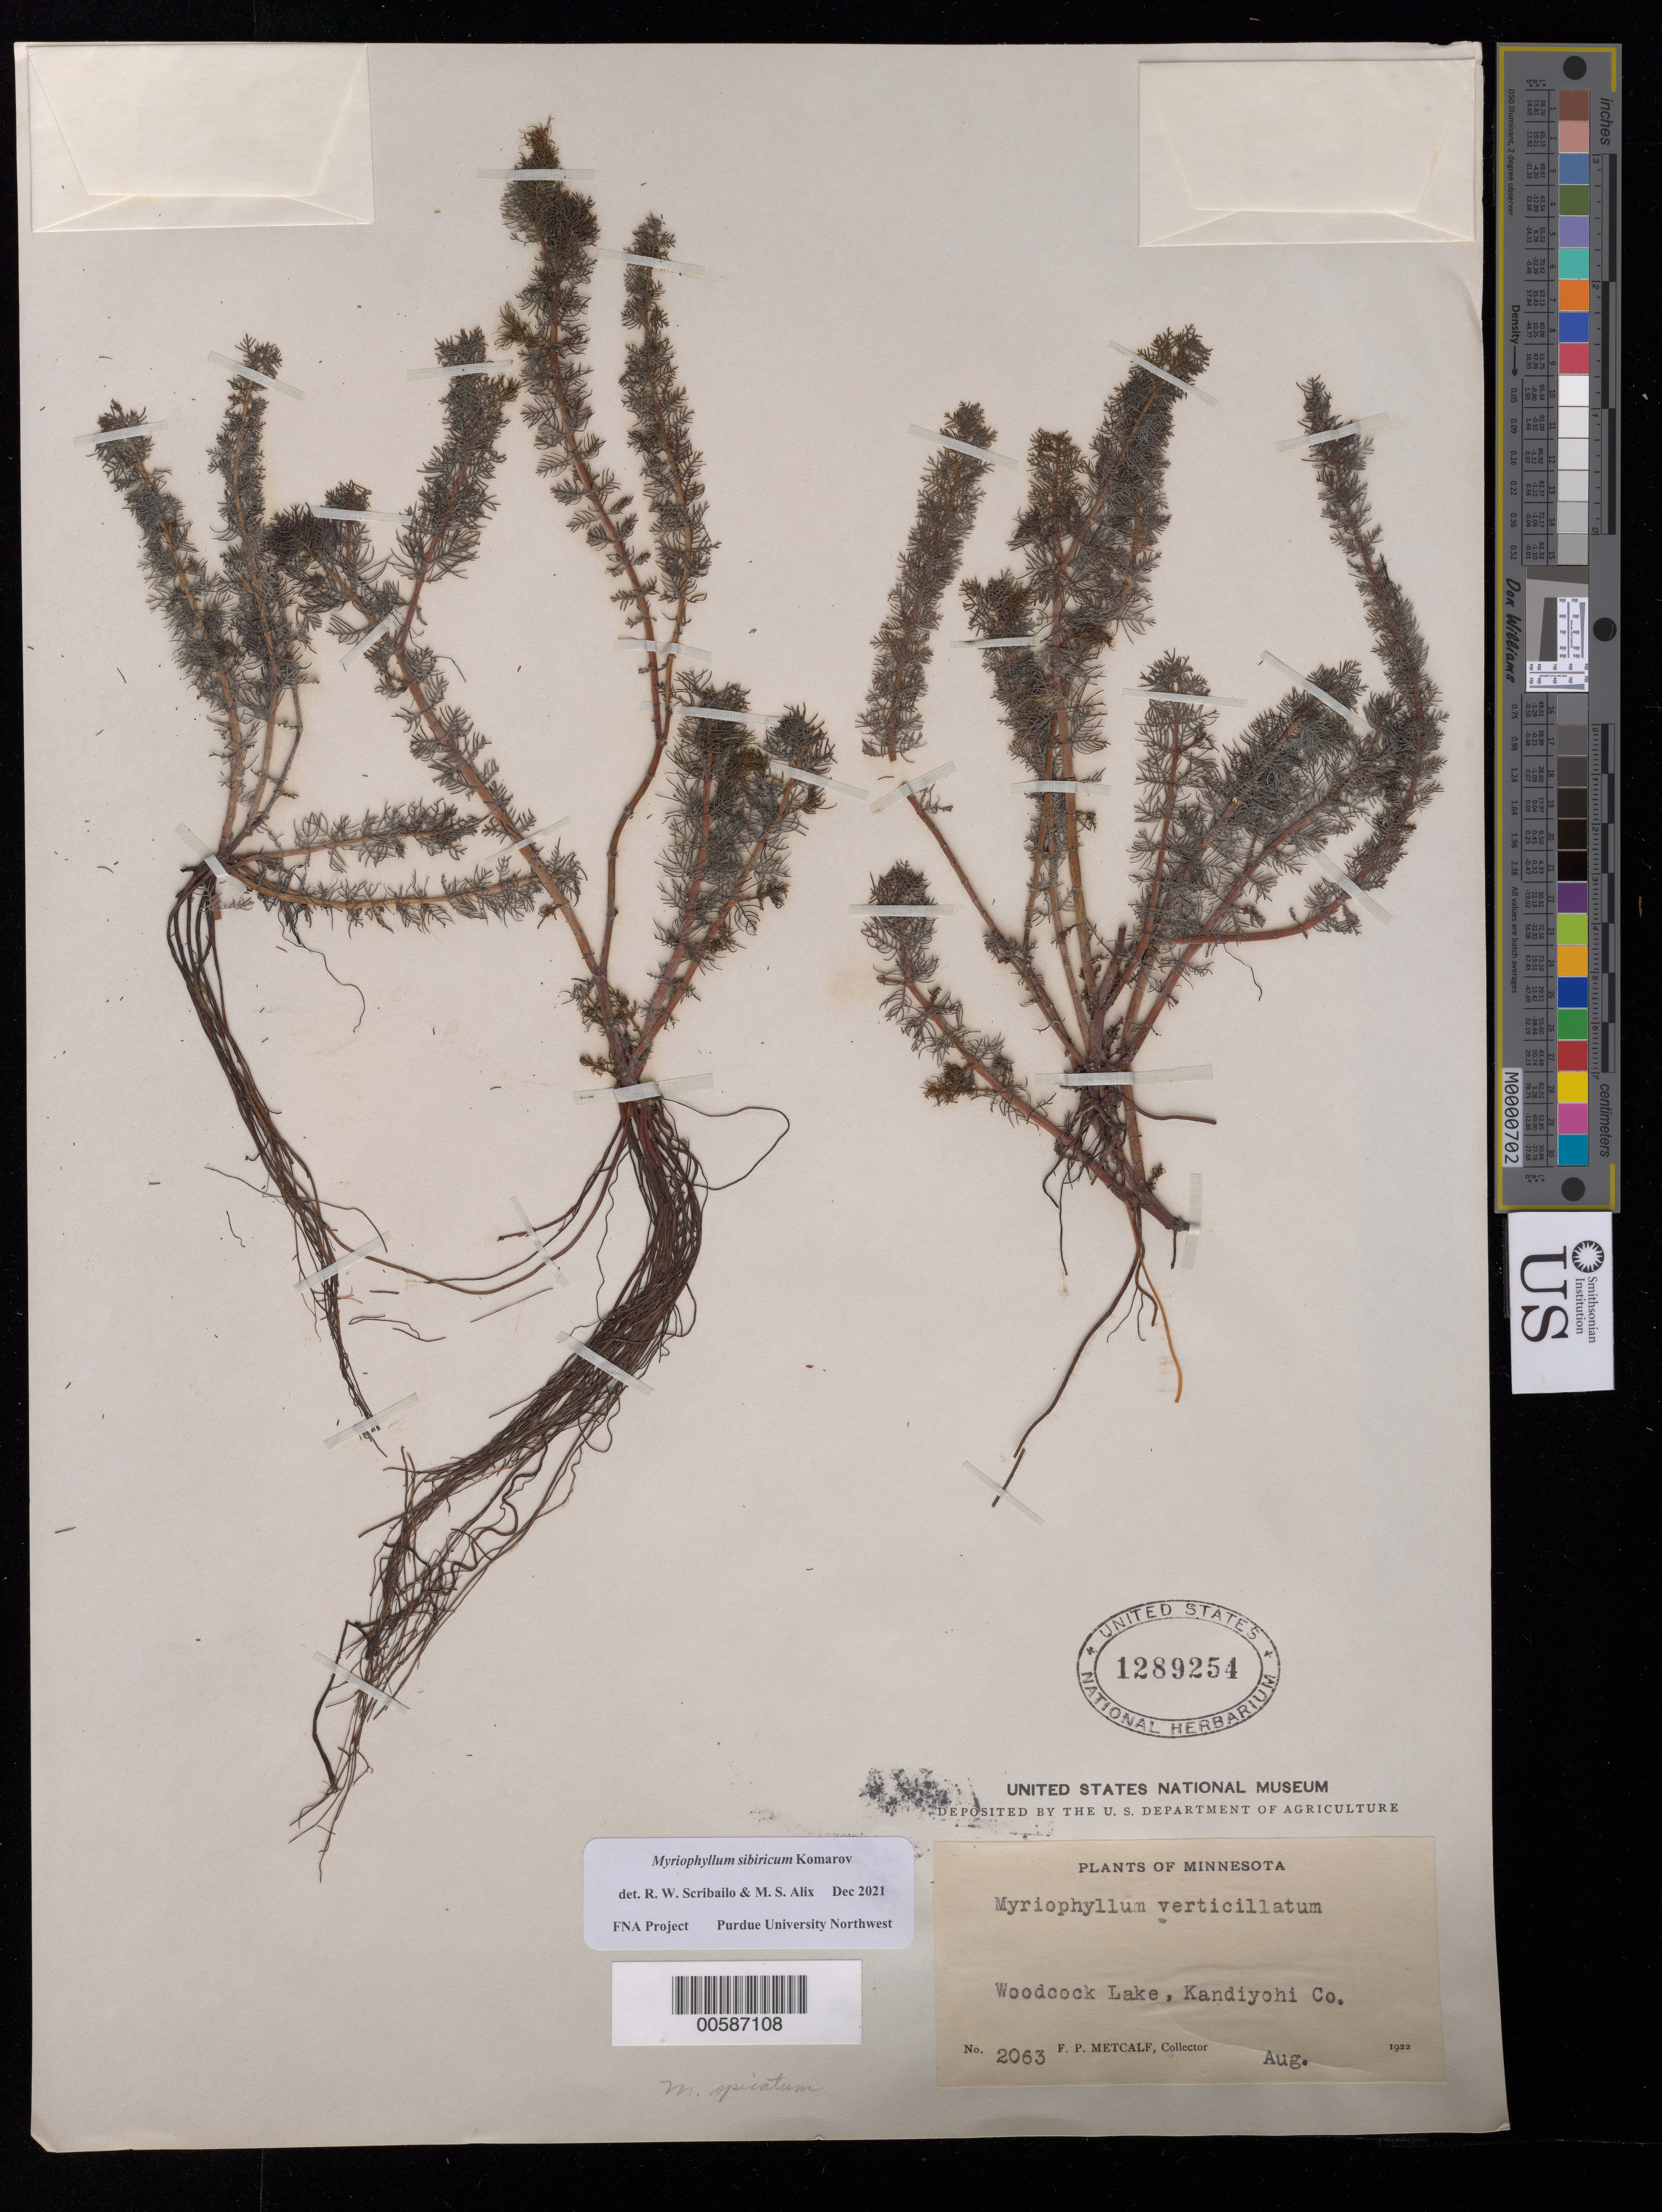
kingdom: Plantae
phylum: Tracheophyta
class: Magnoliopsida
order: Saxifragales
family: Haloragaceae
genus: Myriophyllum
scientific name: Myriophyllum sibiricum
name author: Kom.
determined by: Scribailo, R. W.; Alix, M. S.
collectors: F. P. Metcalf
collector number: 2063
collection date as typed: Aug 1922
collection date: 1922-08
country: United States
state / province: Minnesota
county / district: Kandiyohi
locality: Woodcock Lake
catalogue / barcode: US 1289254